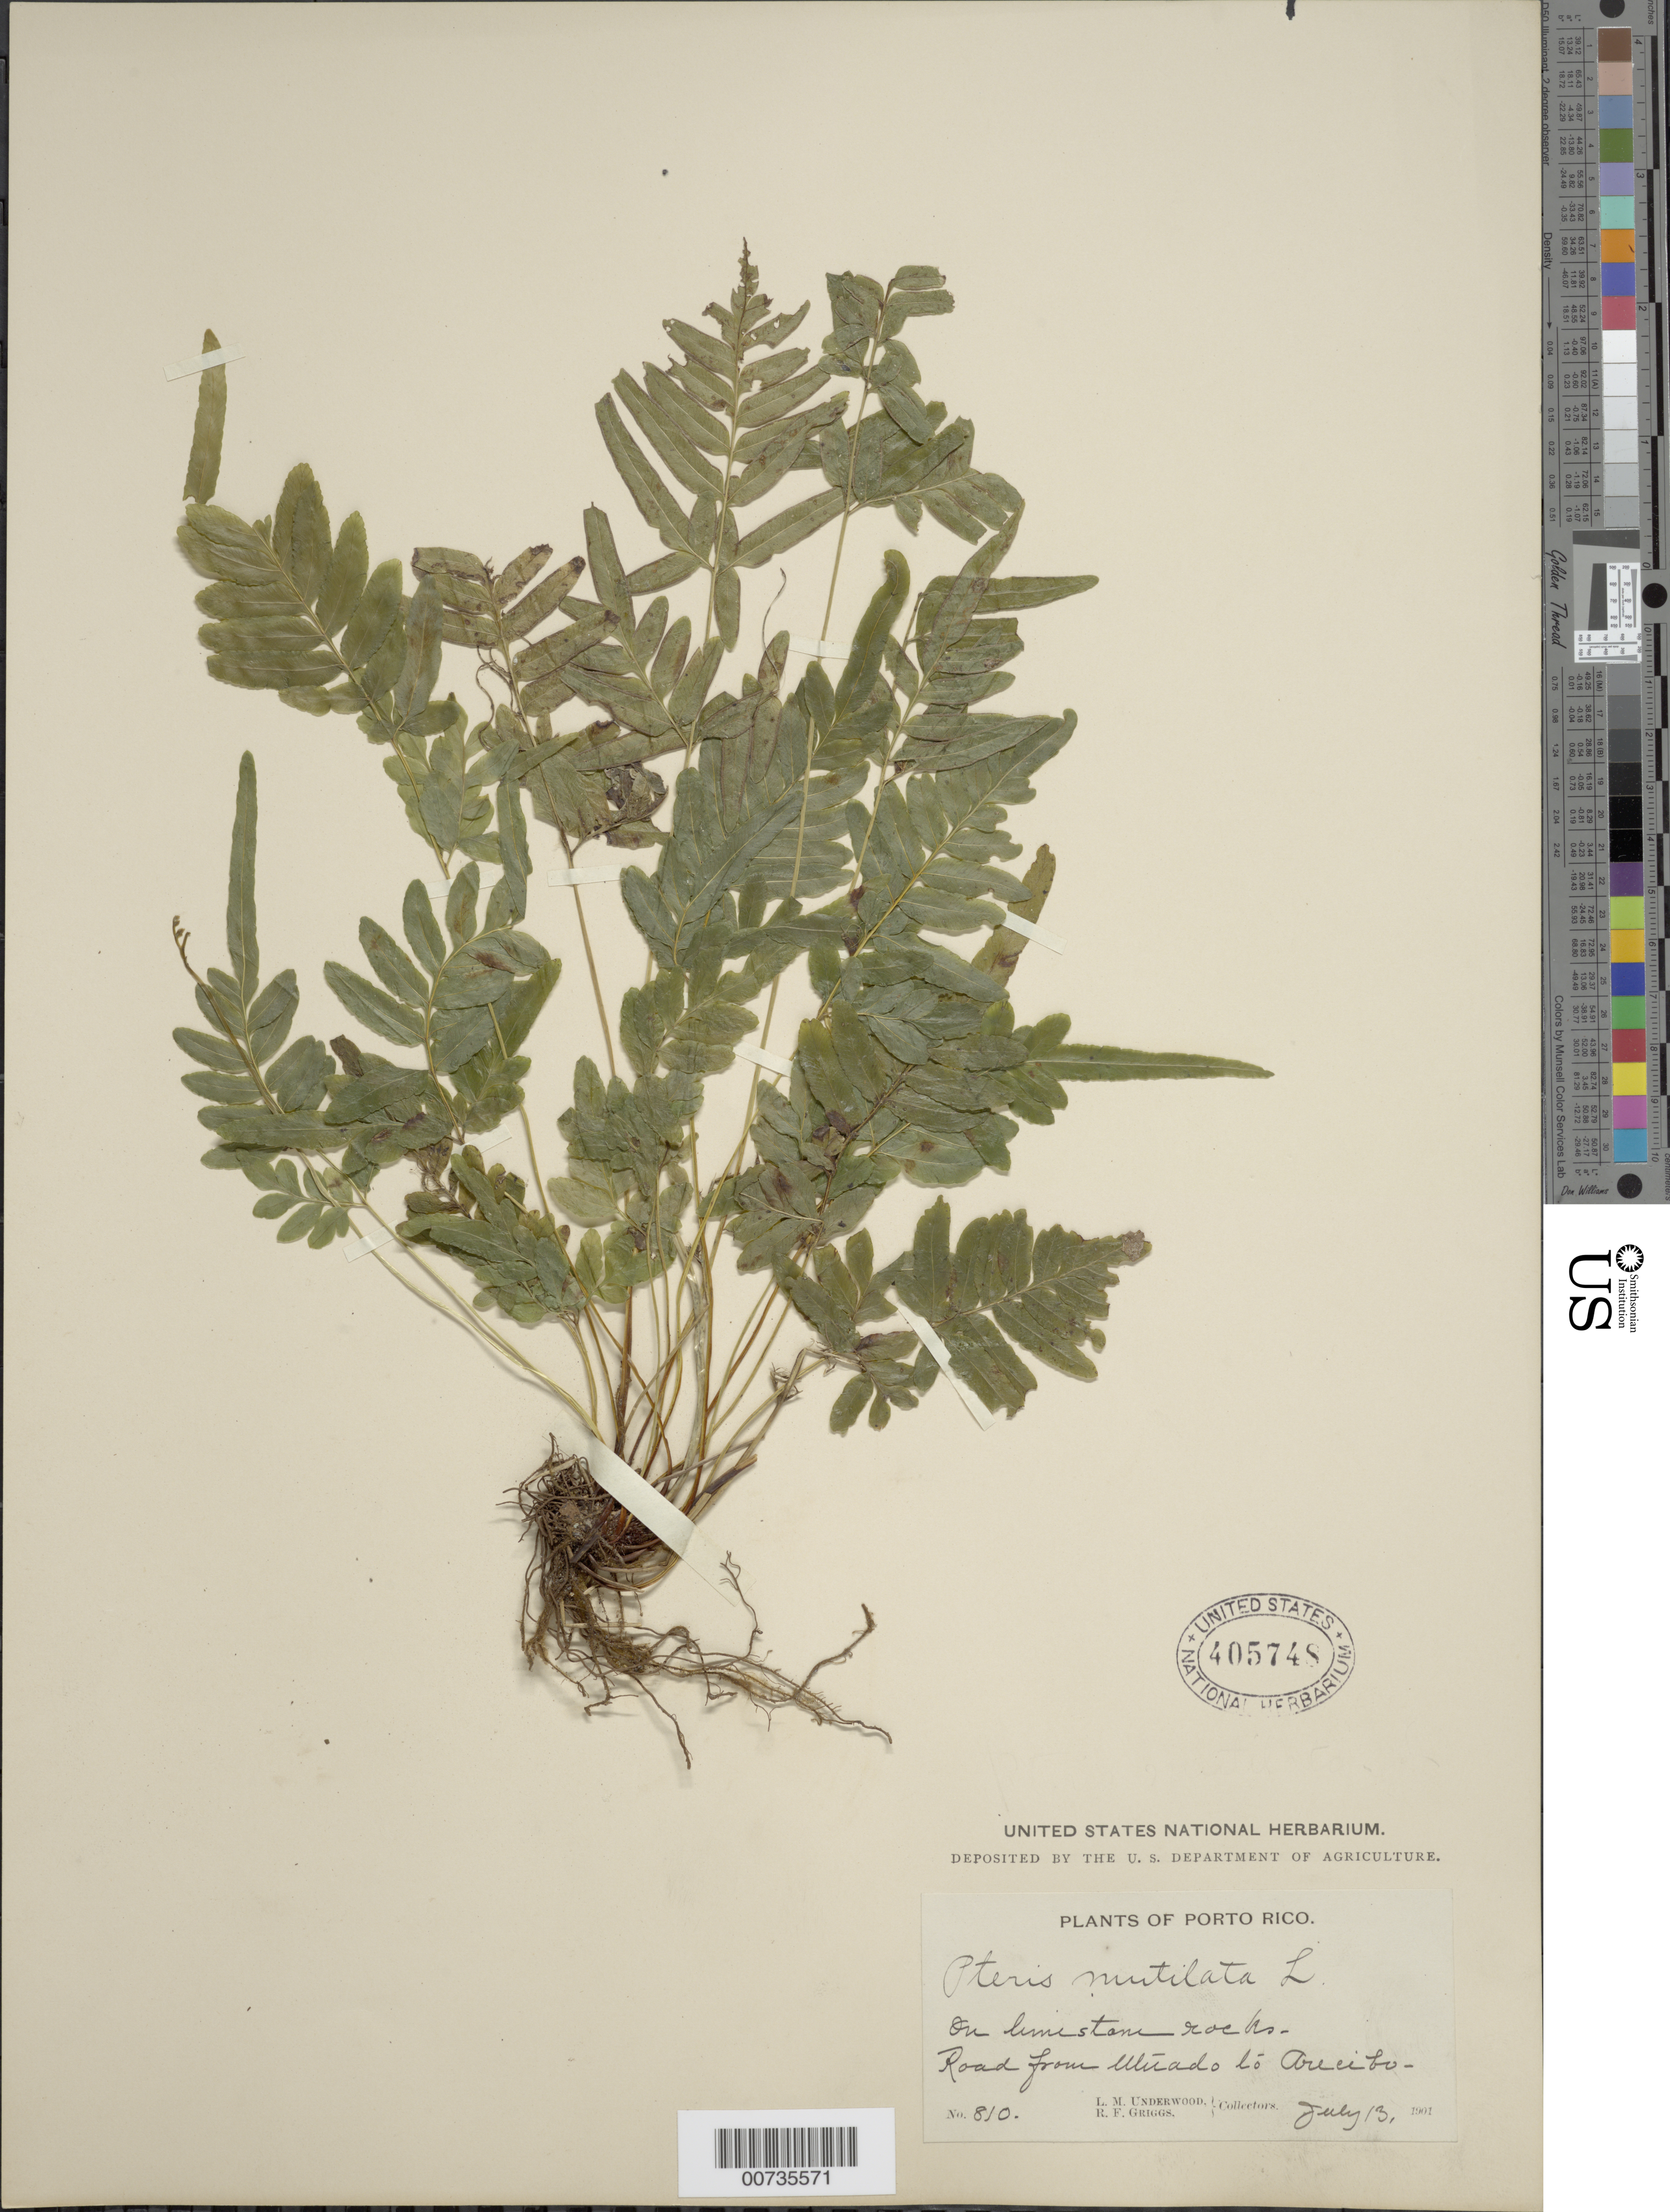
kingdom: Plantae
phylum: Tracheophyta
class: Polypodiopsida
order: Polypodiales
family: Pteridaceae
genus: Pteris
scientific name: Pteris mutilata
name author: L.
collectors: L. M. Underwood & R. F. Griggs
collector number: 810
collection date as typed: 13 Jul 1901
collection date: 1901-07-13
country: Puerto Rico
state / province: Arecibo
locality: Utuado to Arecibo, Road from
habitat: On limestone rocks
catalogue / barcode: US 405748